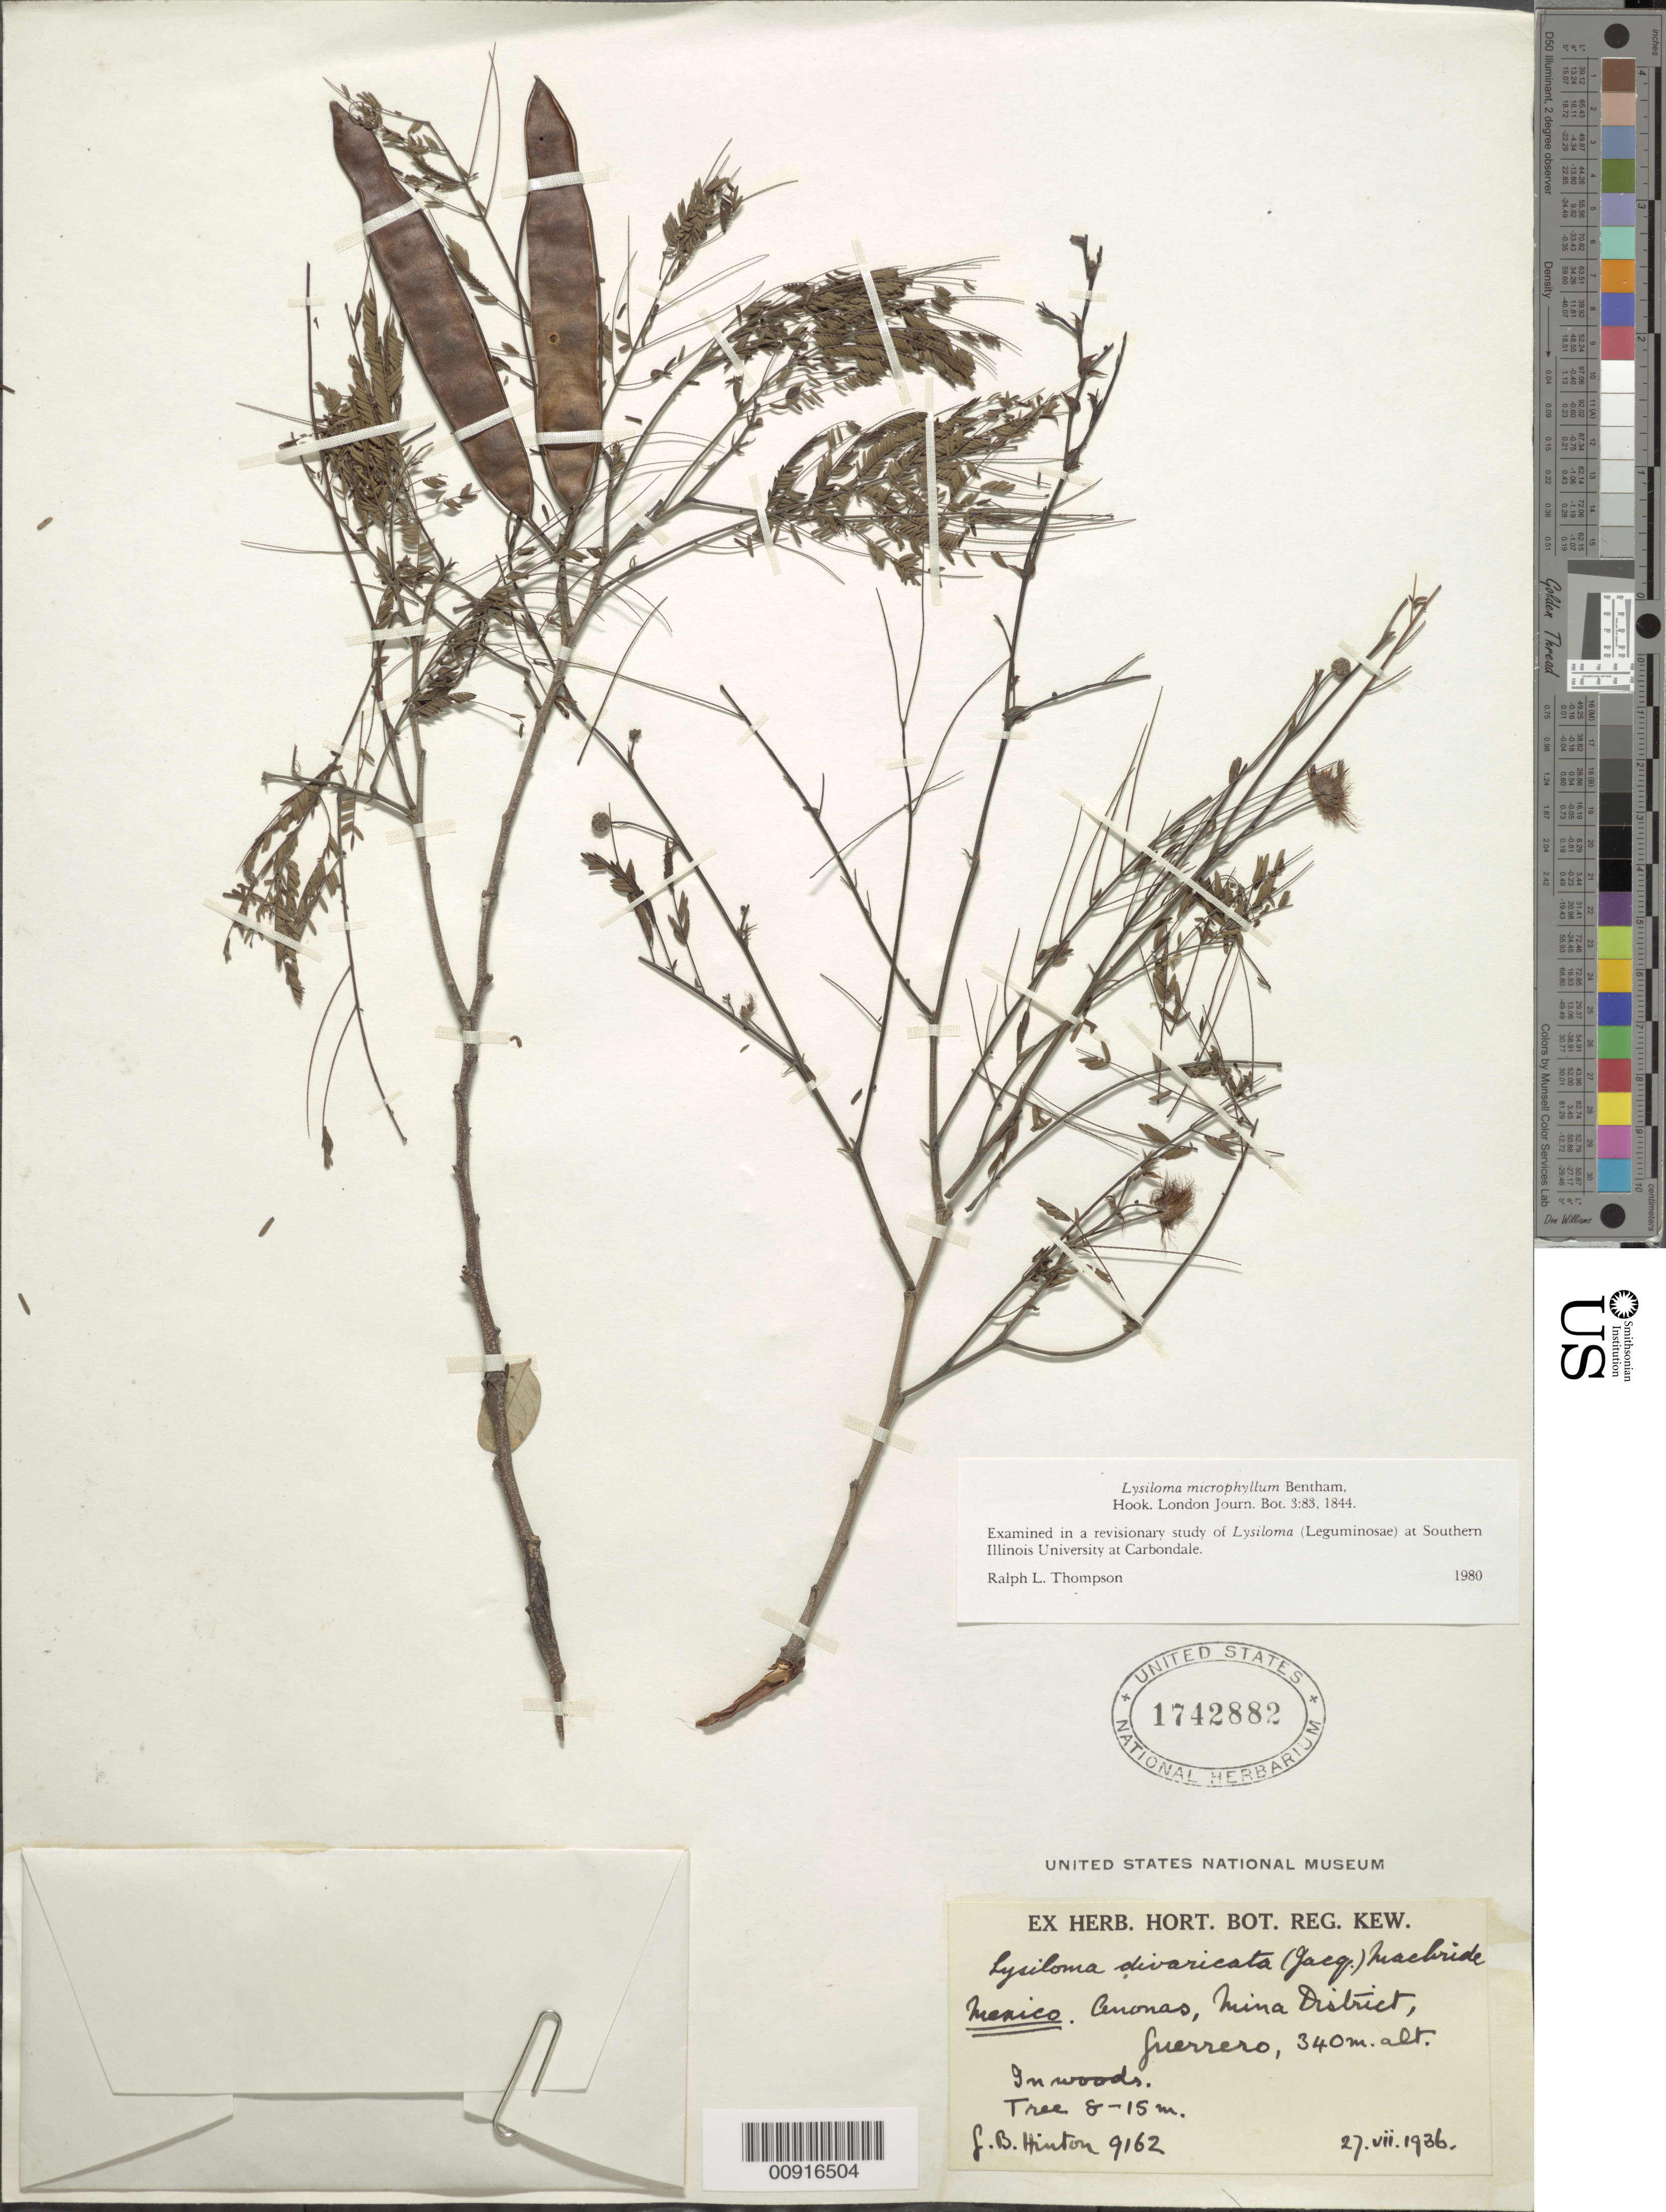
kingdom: Plantae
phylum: Tracheophyta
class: Magnoliopsida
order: Fabales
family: Fabaceae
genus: Lysiloma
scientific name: Lysiloma microphyllum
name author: Benth.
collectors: G. B. Hinton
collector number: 9162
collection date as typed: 27 Jul 1936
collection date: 1936-07-27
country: Mexico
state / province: Guerrero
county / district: Mina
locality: Cenonas [sic], Mina District, Guerrero.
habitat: In woods.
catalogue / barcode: US 1742882